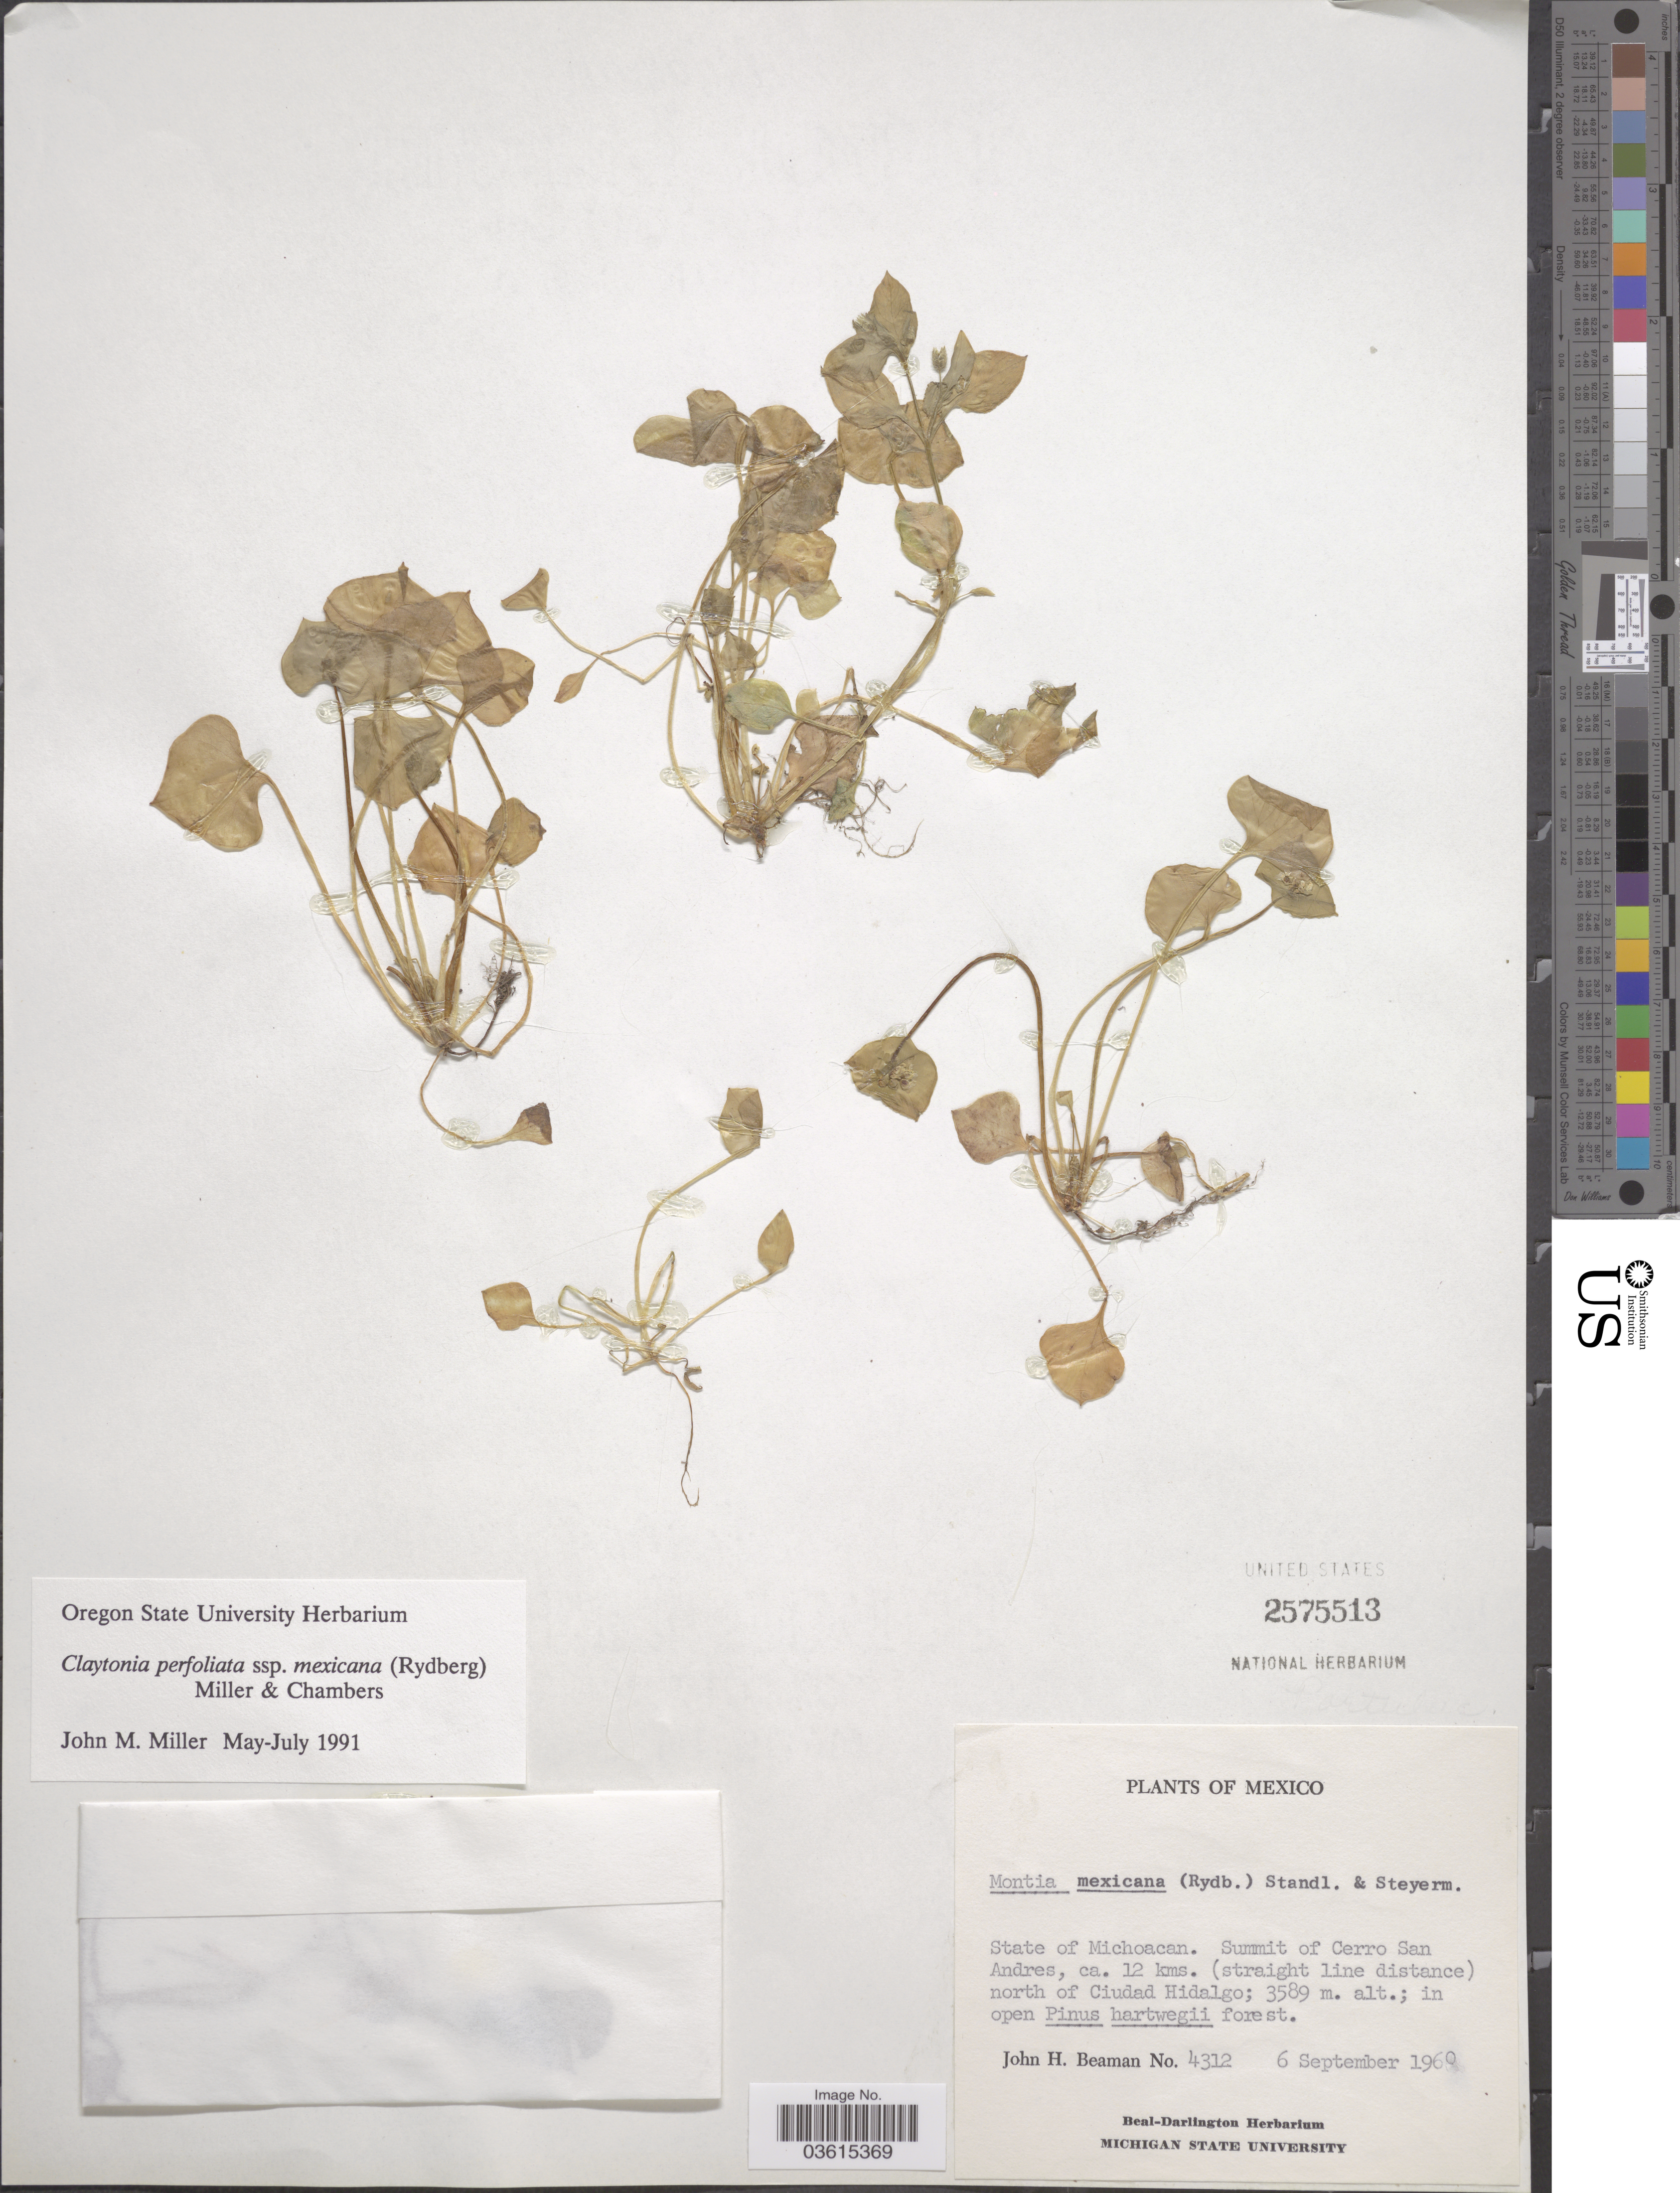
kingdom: Plantae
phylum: Tracheophyta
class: Magnoliopsida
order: Caryophyllales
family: Montiaceae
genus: Claytonia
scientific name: Claytonia perfoliata subsp. mexicana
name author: (Rydb.) Mill. & Chambers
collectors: J. H. Beaman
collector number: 4312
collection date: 1960-09-06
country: Mexico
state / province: Michoacán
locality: Summit of Cerro San Andres, ca. 12 kms. (straight line distance) north of Ciudad Hidalgo.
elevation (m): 3589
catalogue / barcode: US 2575513